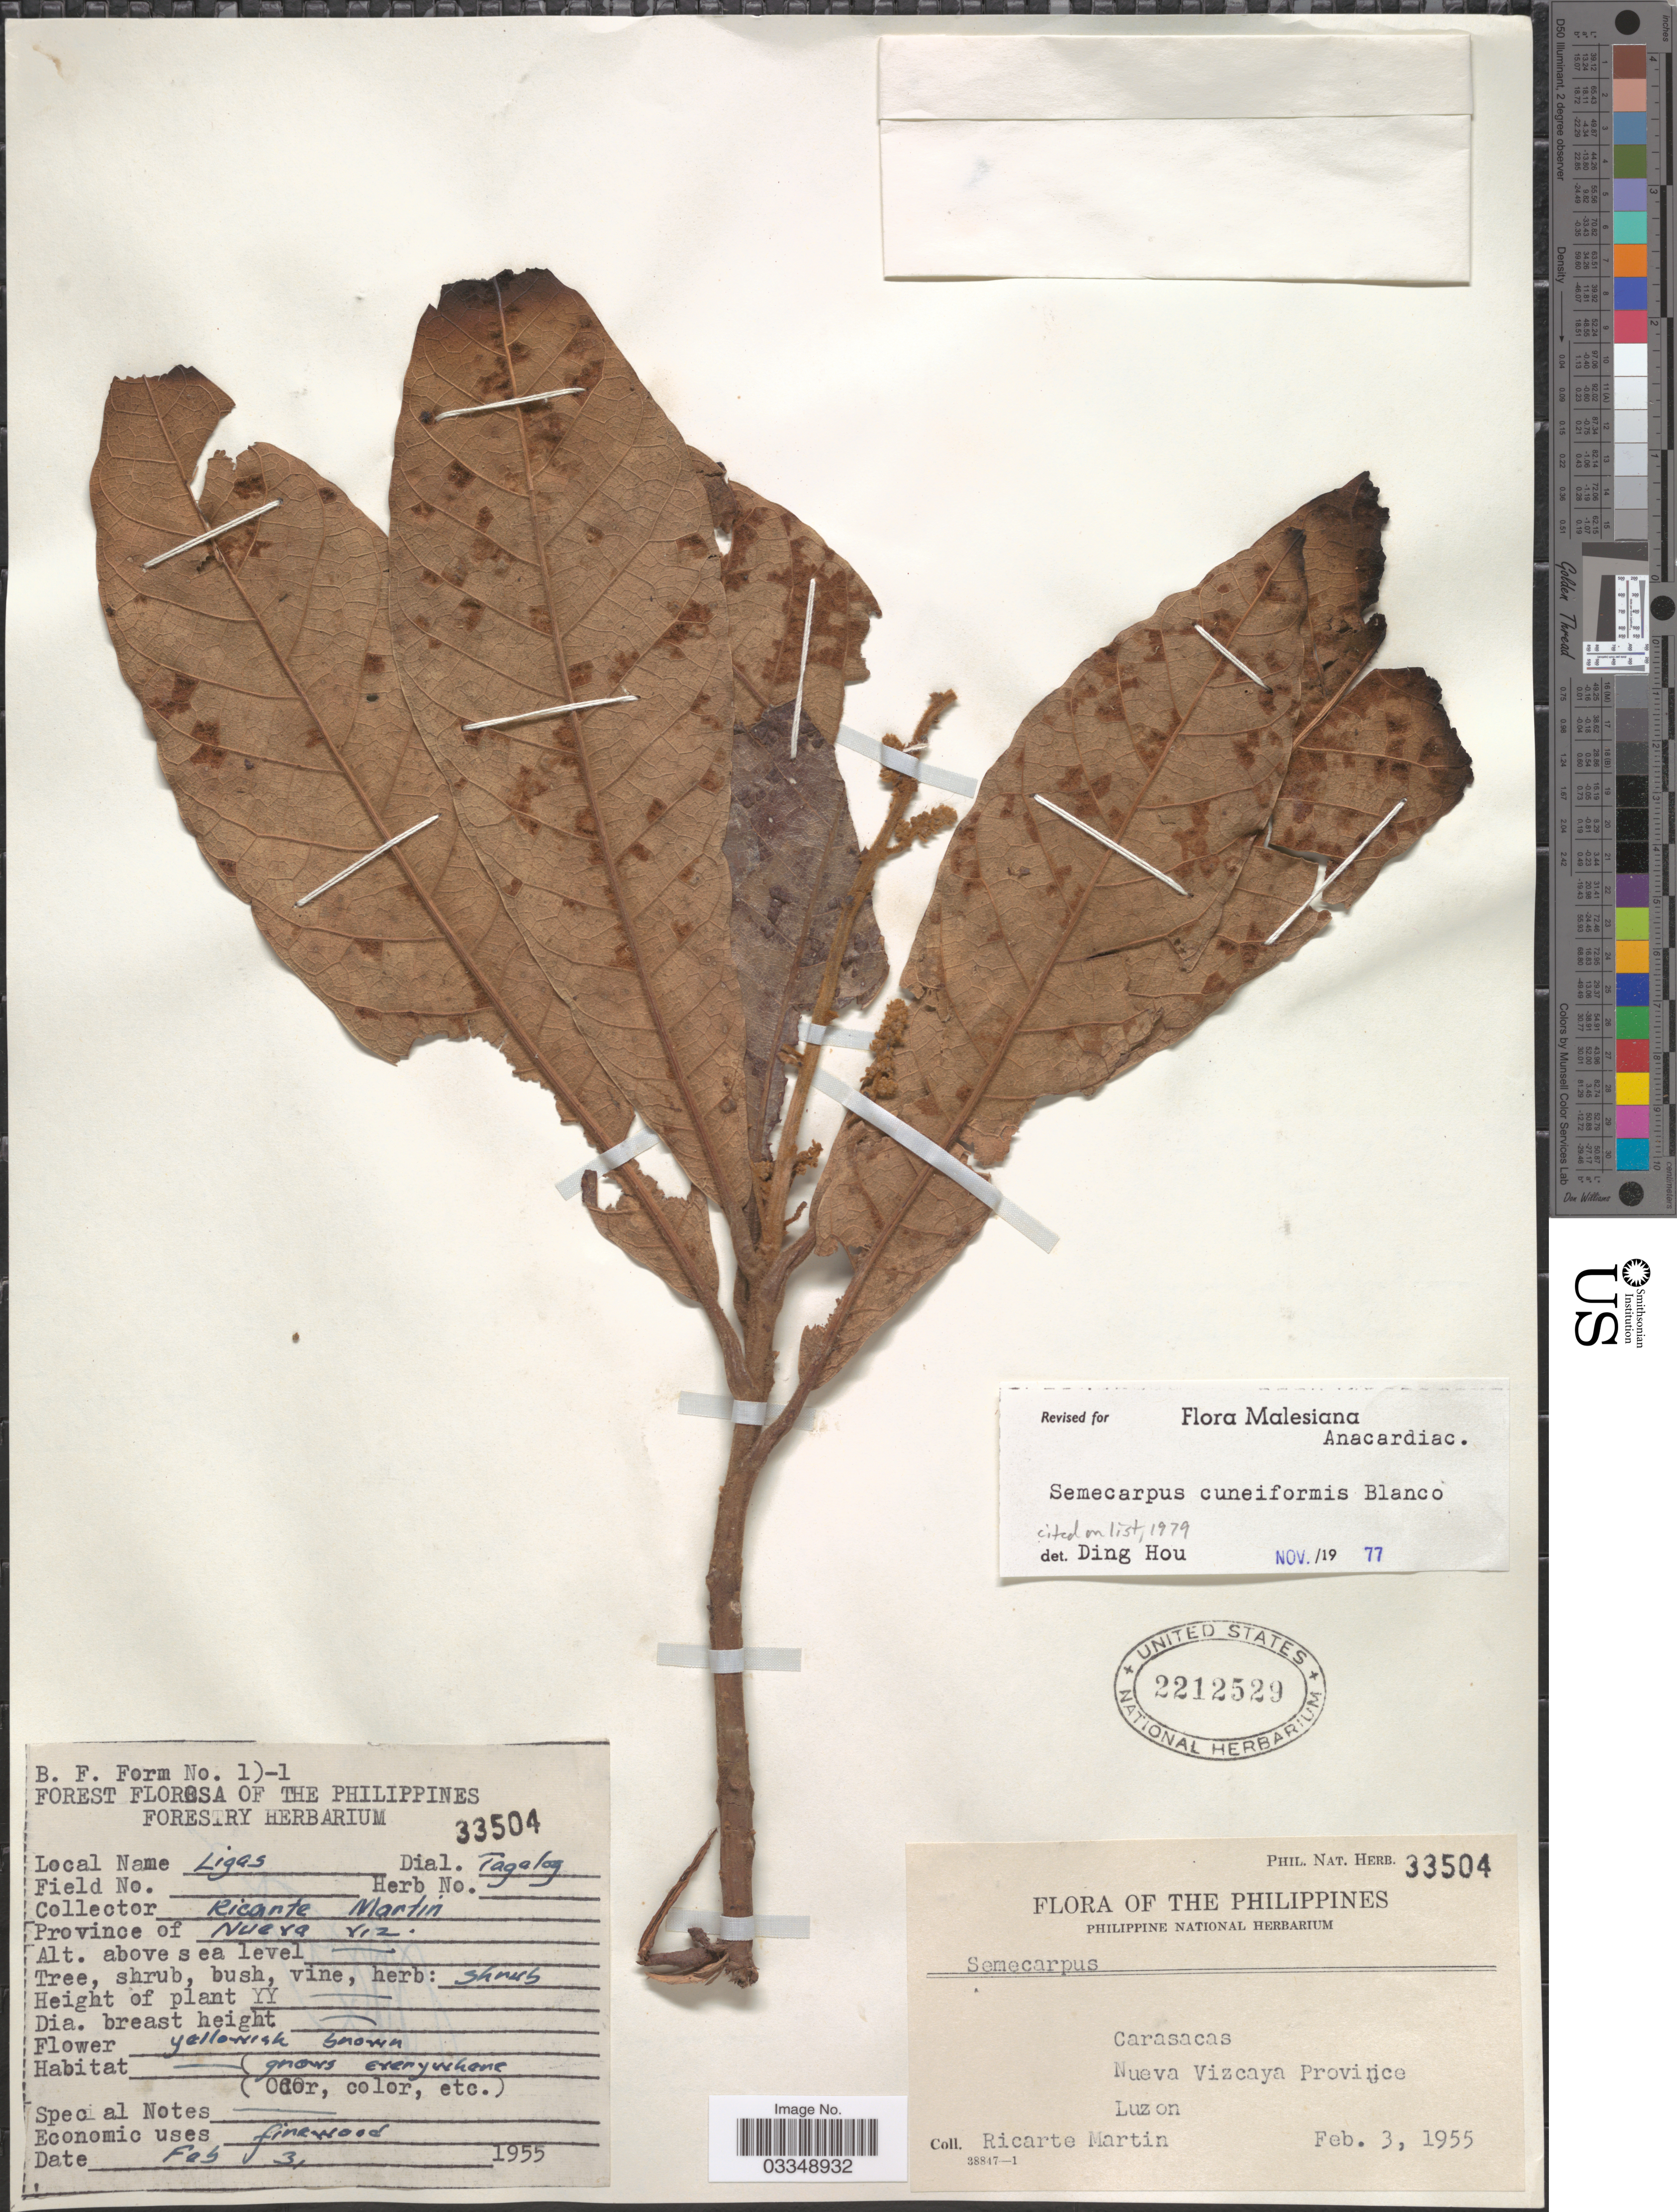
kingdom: Plantae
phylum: Tracheophyta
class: Magnoliopsida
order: Sapindales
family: Anacardiaceae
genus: Semecarpus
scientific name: Semecarpus cuneiformis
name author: Blanco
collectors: R. Martin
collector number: Phil. Nat. Herb. 33504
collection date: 1955-02-03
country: Philippines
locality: Carasacas. Nueva Vizcaya Province Luzon. Province of Nueva Viz.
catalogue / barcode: US 2212529